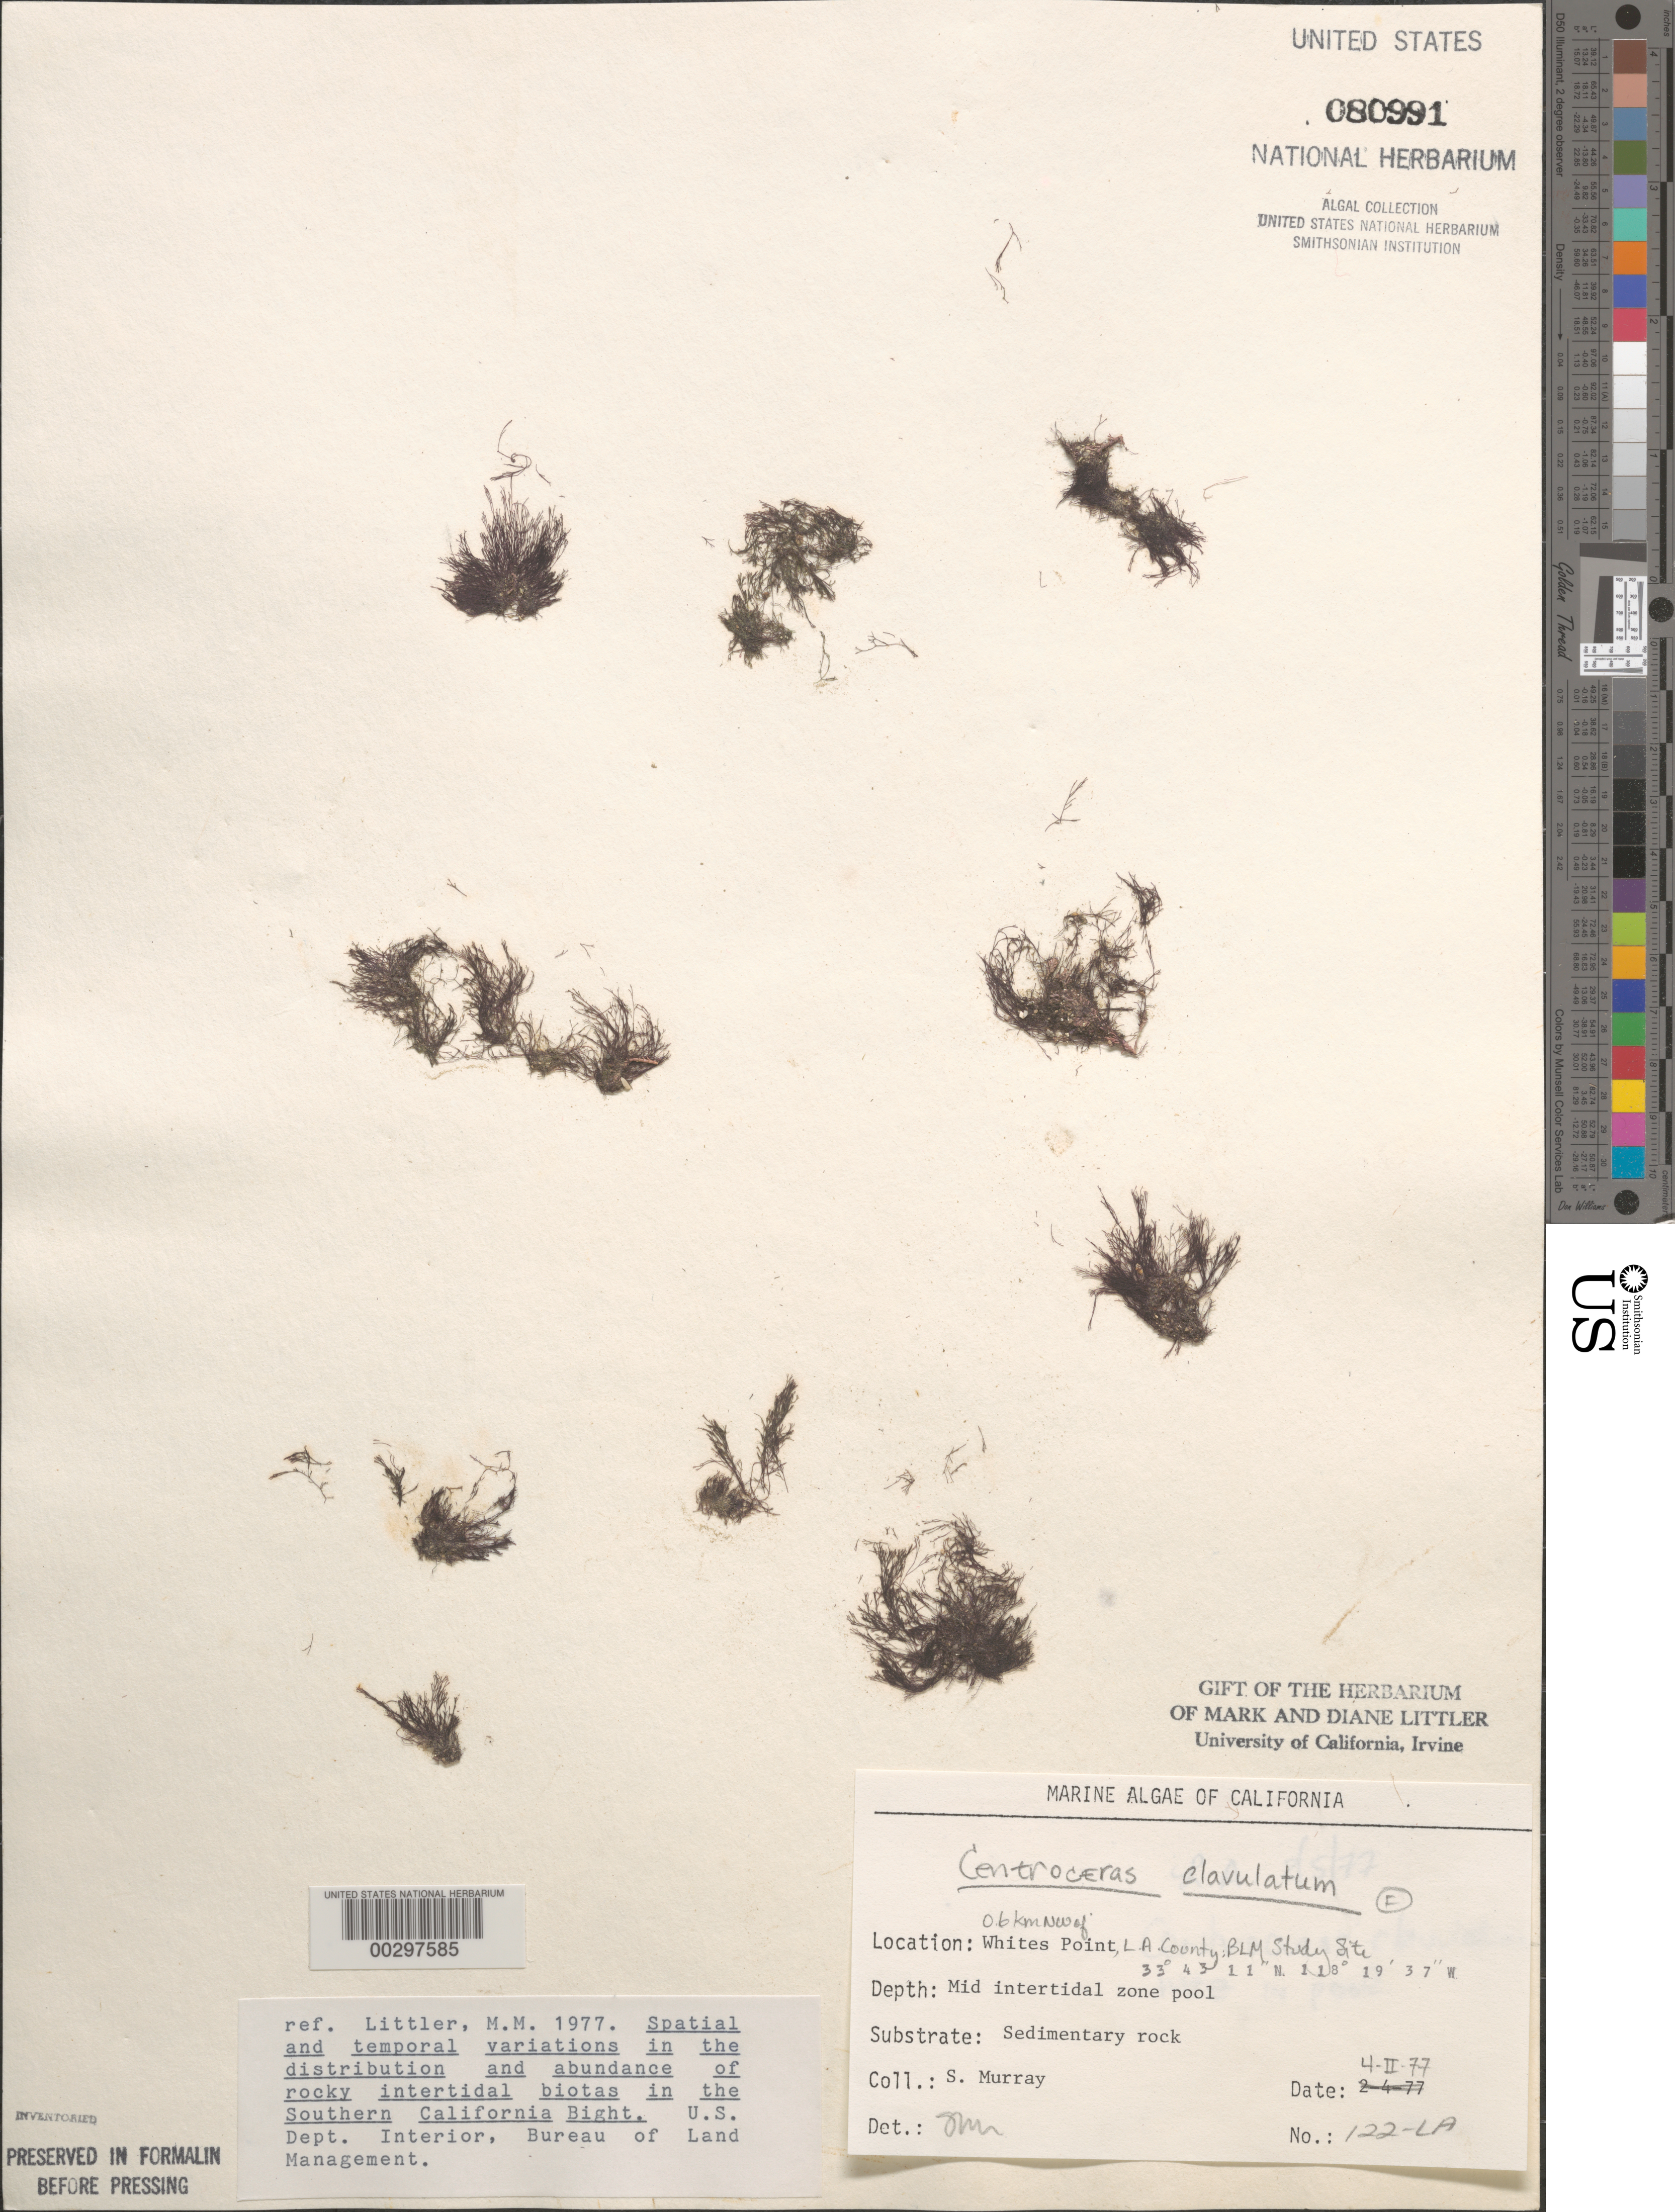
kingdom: Plantae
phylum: Rhodophyta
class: Florideophyceae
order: Ceramiales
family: Ceramiaceae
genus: Centroceras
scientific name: Centroceras clavulatum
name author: (C. Agardh) Mont.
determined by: Murray, S. N.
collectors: S. N. Murray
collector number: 122-la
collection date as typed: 04 Feb 1977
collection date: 1977-02-04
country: United States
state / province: California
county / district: Los Angeles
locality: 0.6 km northwest of Whites Point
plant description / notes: BLM-SOCALBIGHT Rocky Intertidal Survey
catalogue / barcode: US 80991